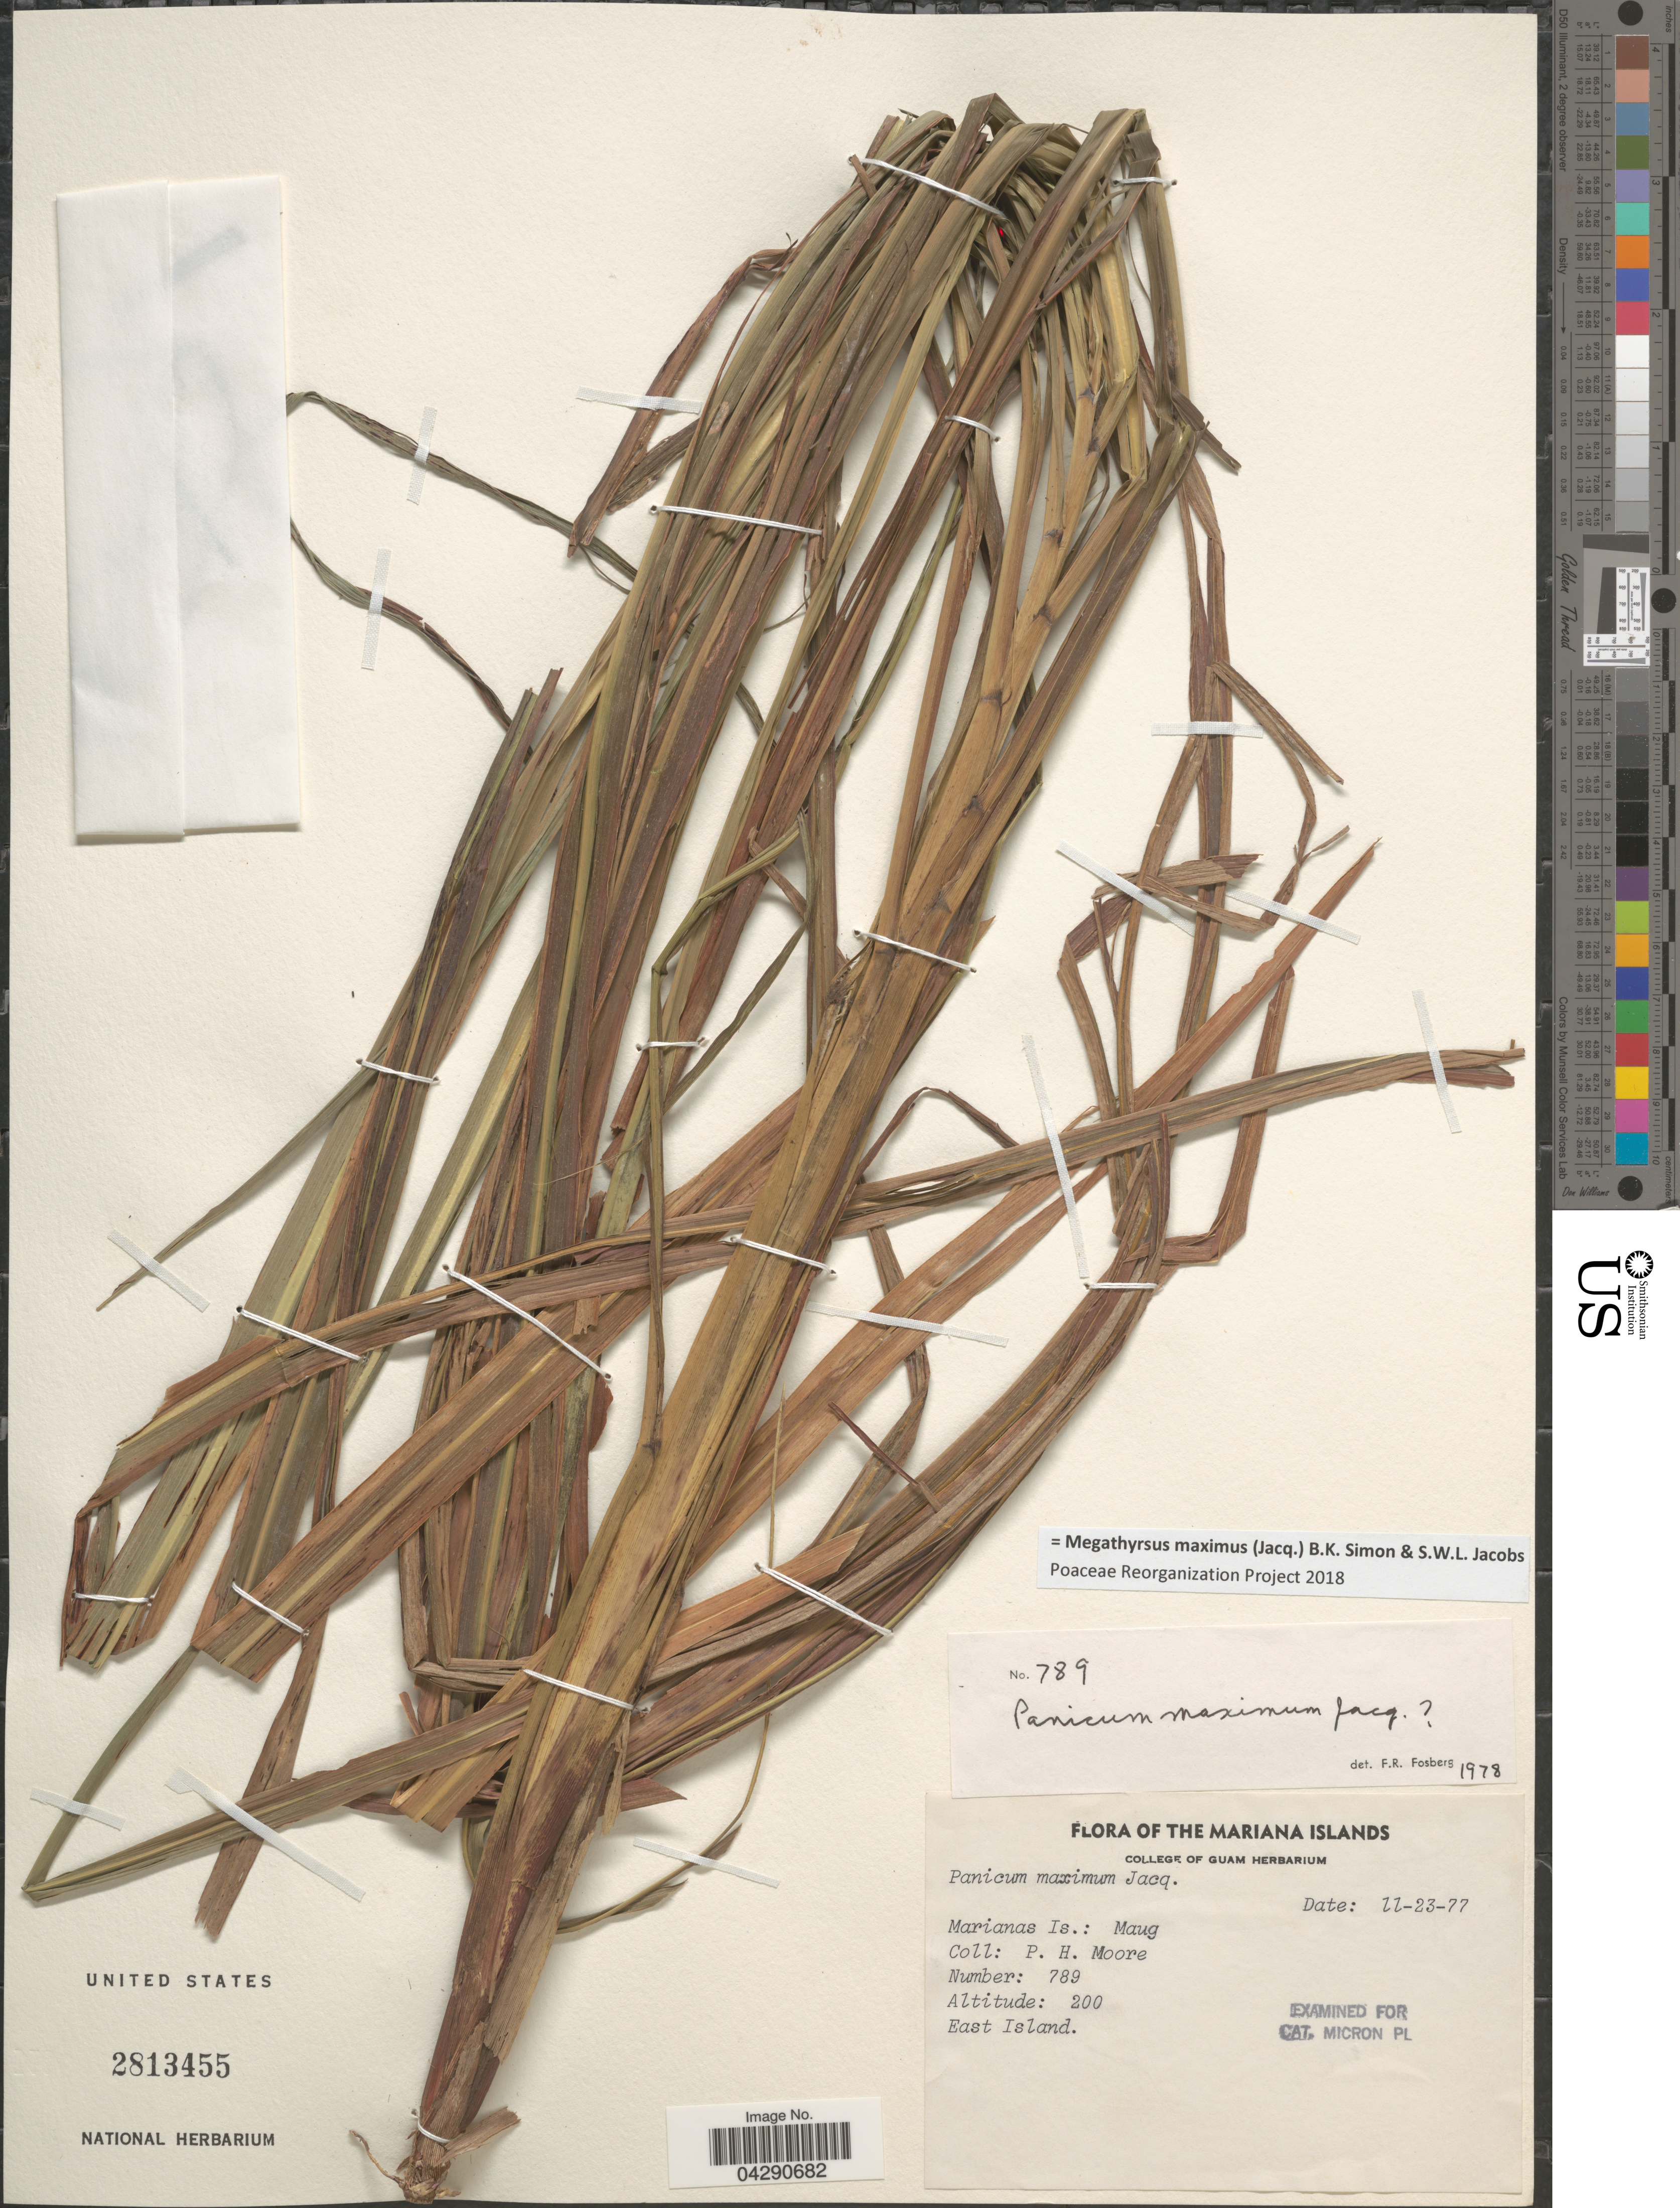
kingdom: Plantae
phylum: Tracheophyta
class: Liliopsida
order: Poales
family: Poaceae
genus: Megathyrsus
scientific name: Megathyrsus maximus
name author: (Jacq.) B.K. Simon & S.W.L. Jacobs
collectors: P. H. Moore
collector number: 789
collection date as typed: Transcribed d/m/y: 23/11/77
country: Northern Mariana Islands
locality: Maug. East Island.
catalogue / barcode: US 2813455